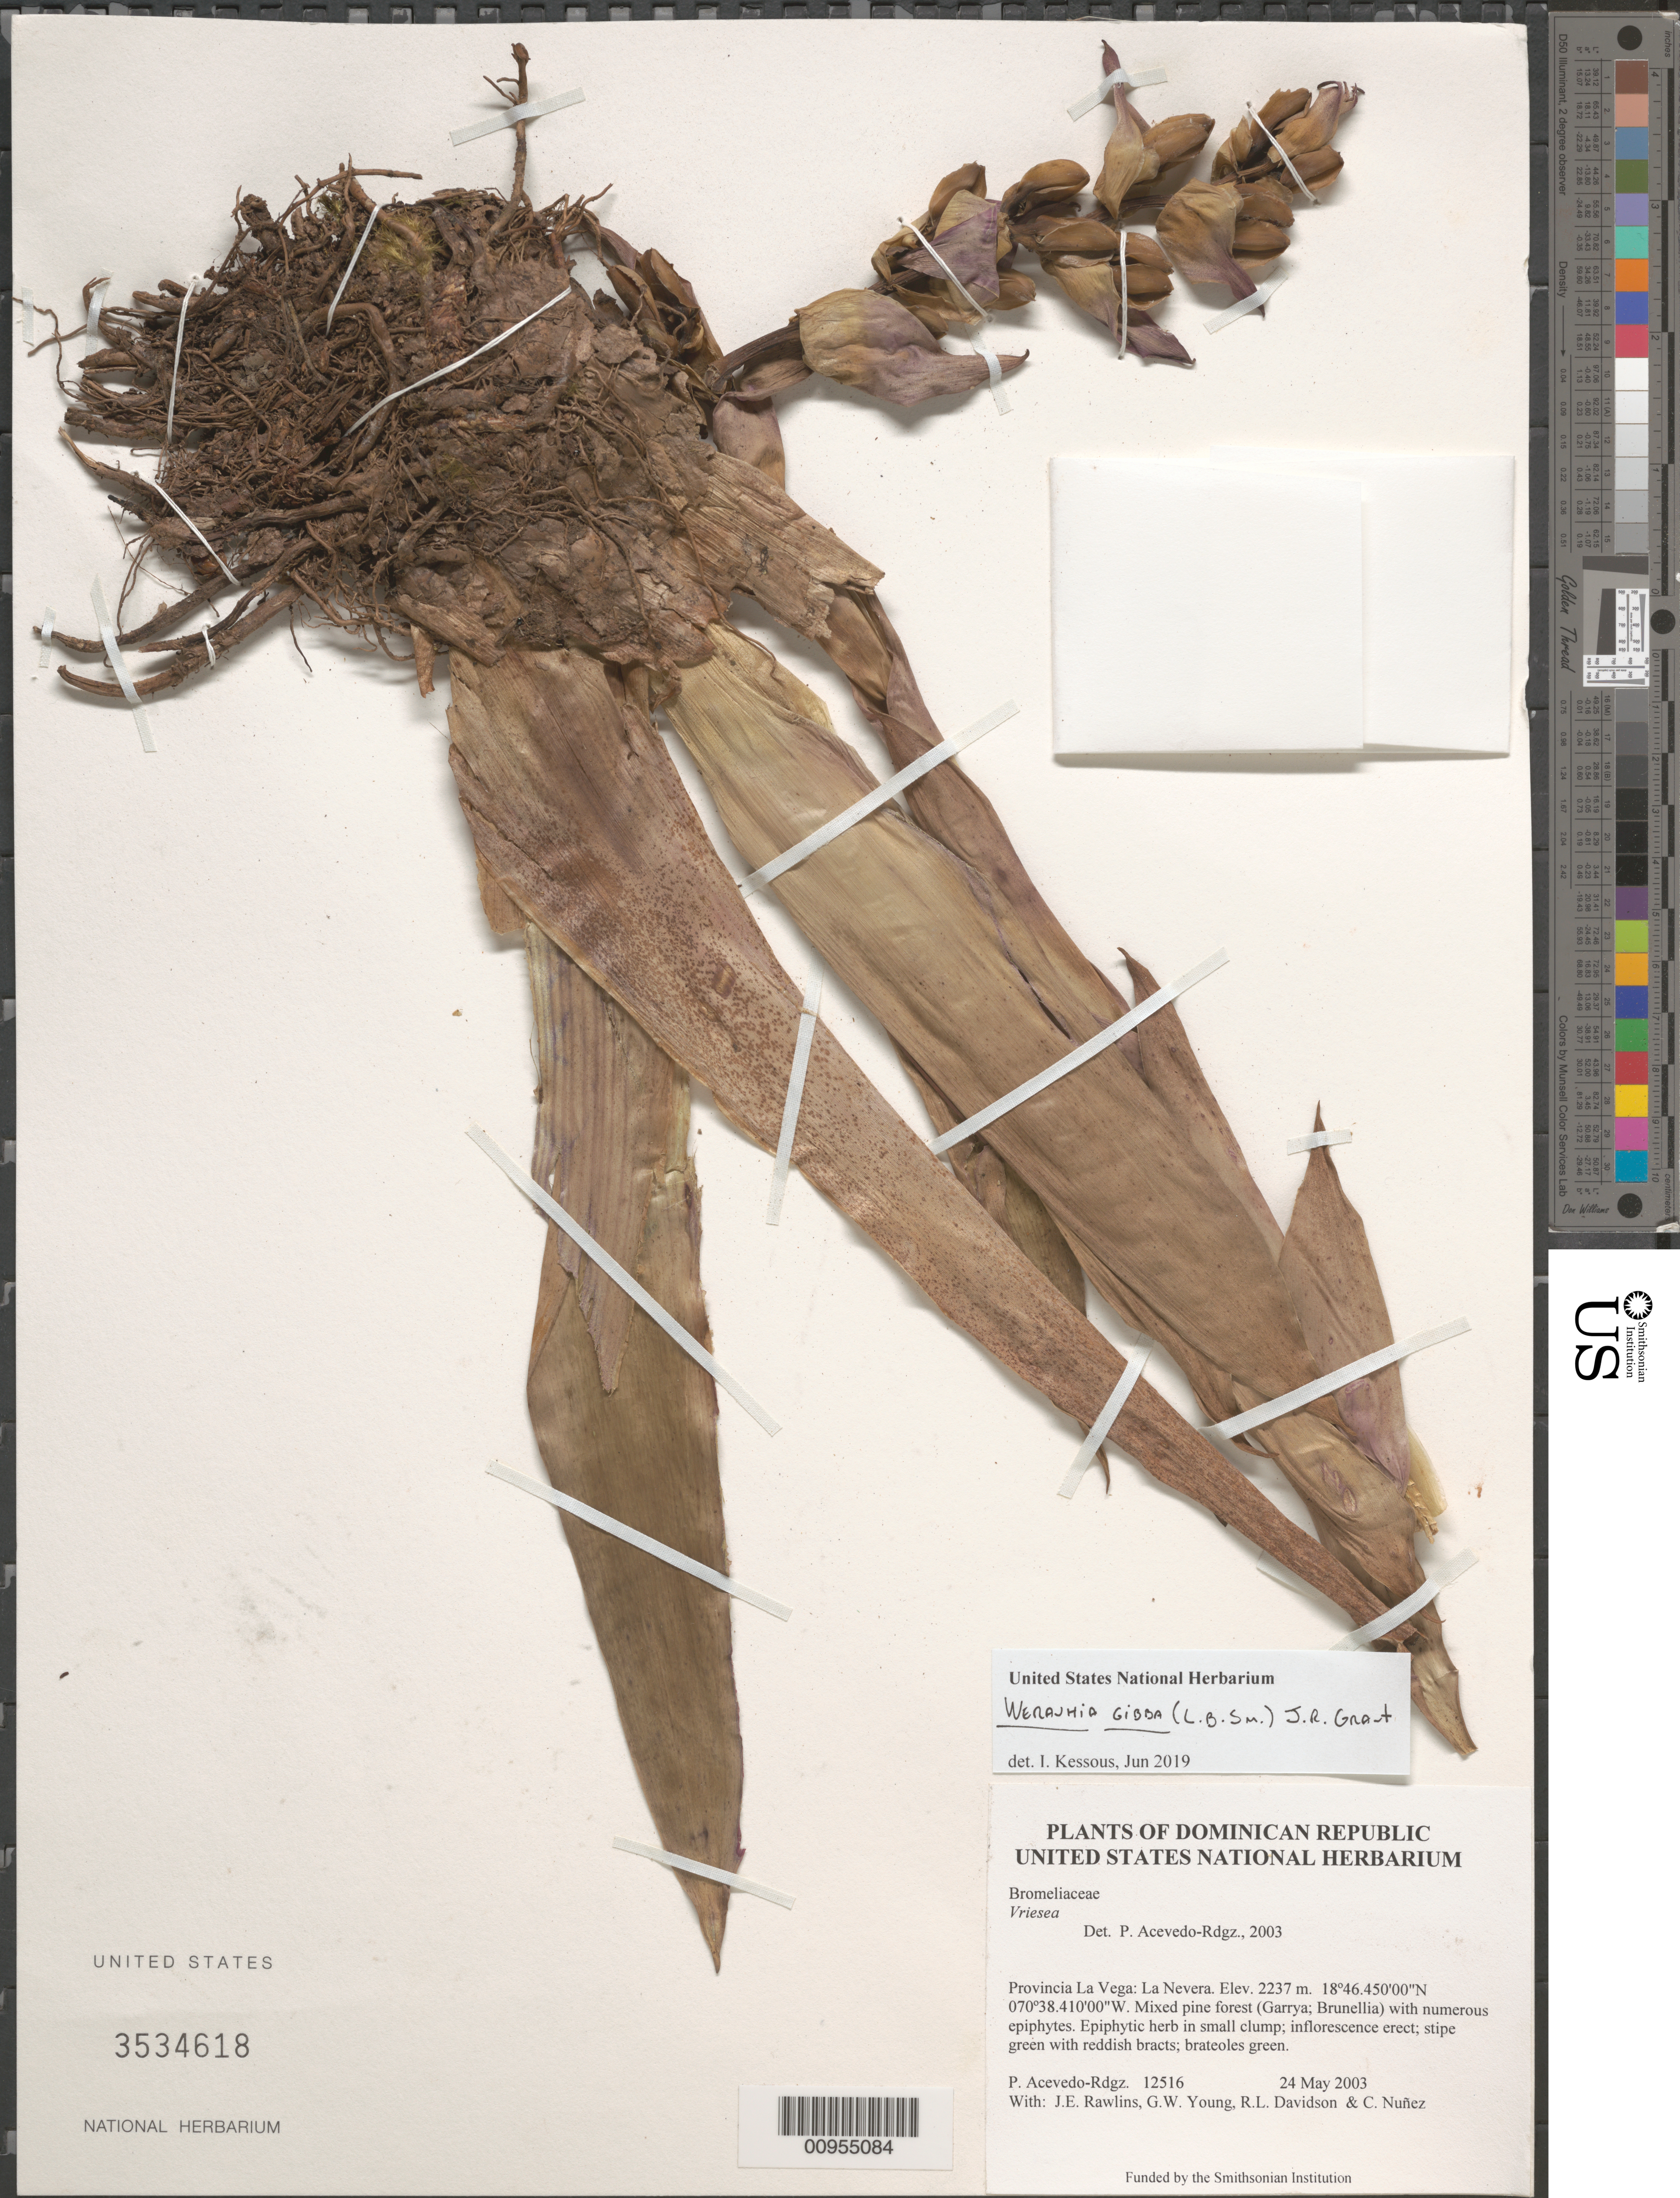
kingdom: Plantae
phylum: Tracheophyta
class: Liliopsida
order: Poales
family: Bromeliaceae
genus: Werauhia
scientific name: Werauhia gibba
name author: (L.B. Sm.) J.R. Grant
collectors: P. Acevedo-Rodr., J. Rawlins, G. Young, R. Davidson & C. Nunez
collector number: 12516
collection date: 2003-05-24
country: Dominican Republic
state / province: La Vega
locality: La Nevera.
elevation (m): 2237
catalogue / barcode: US 3534618